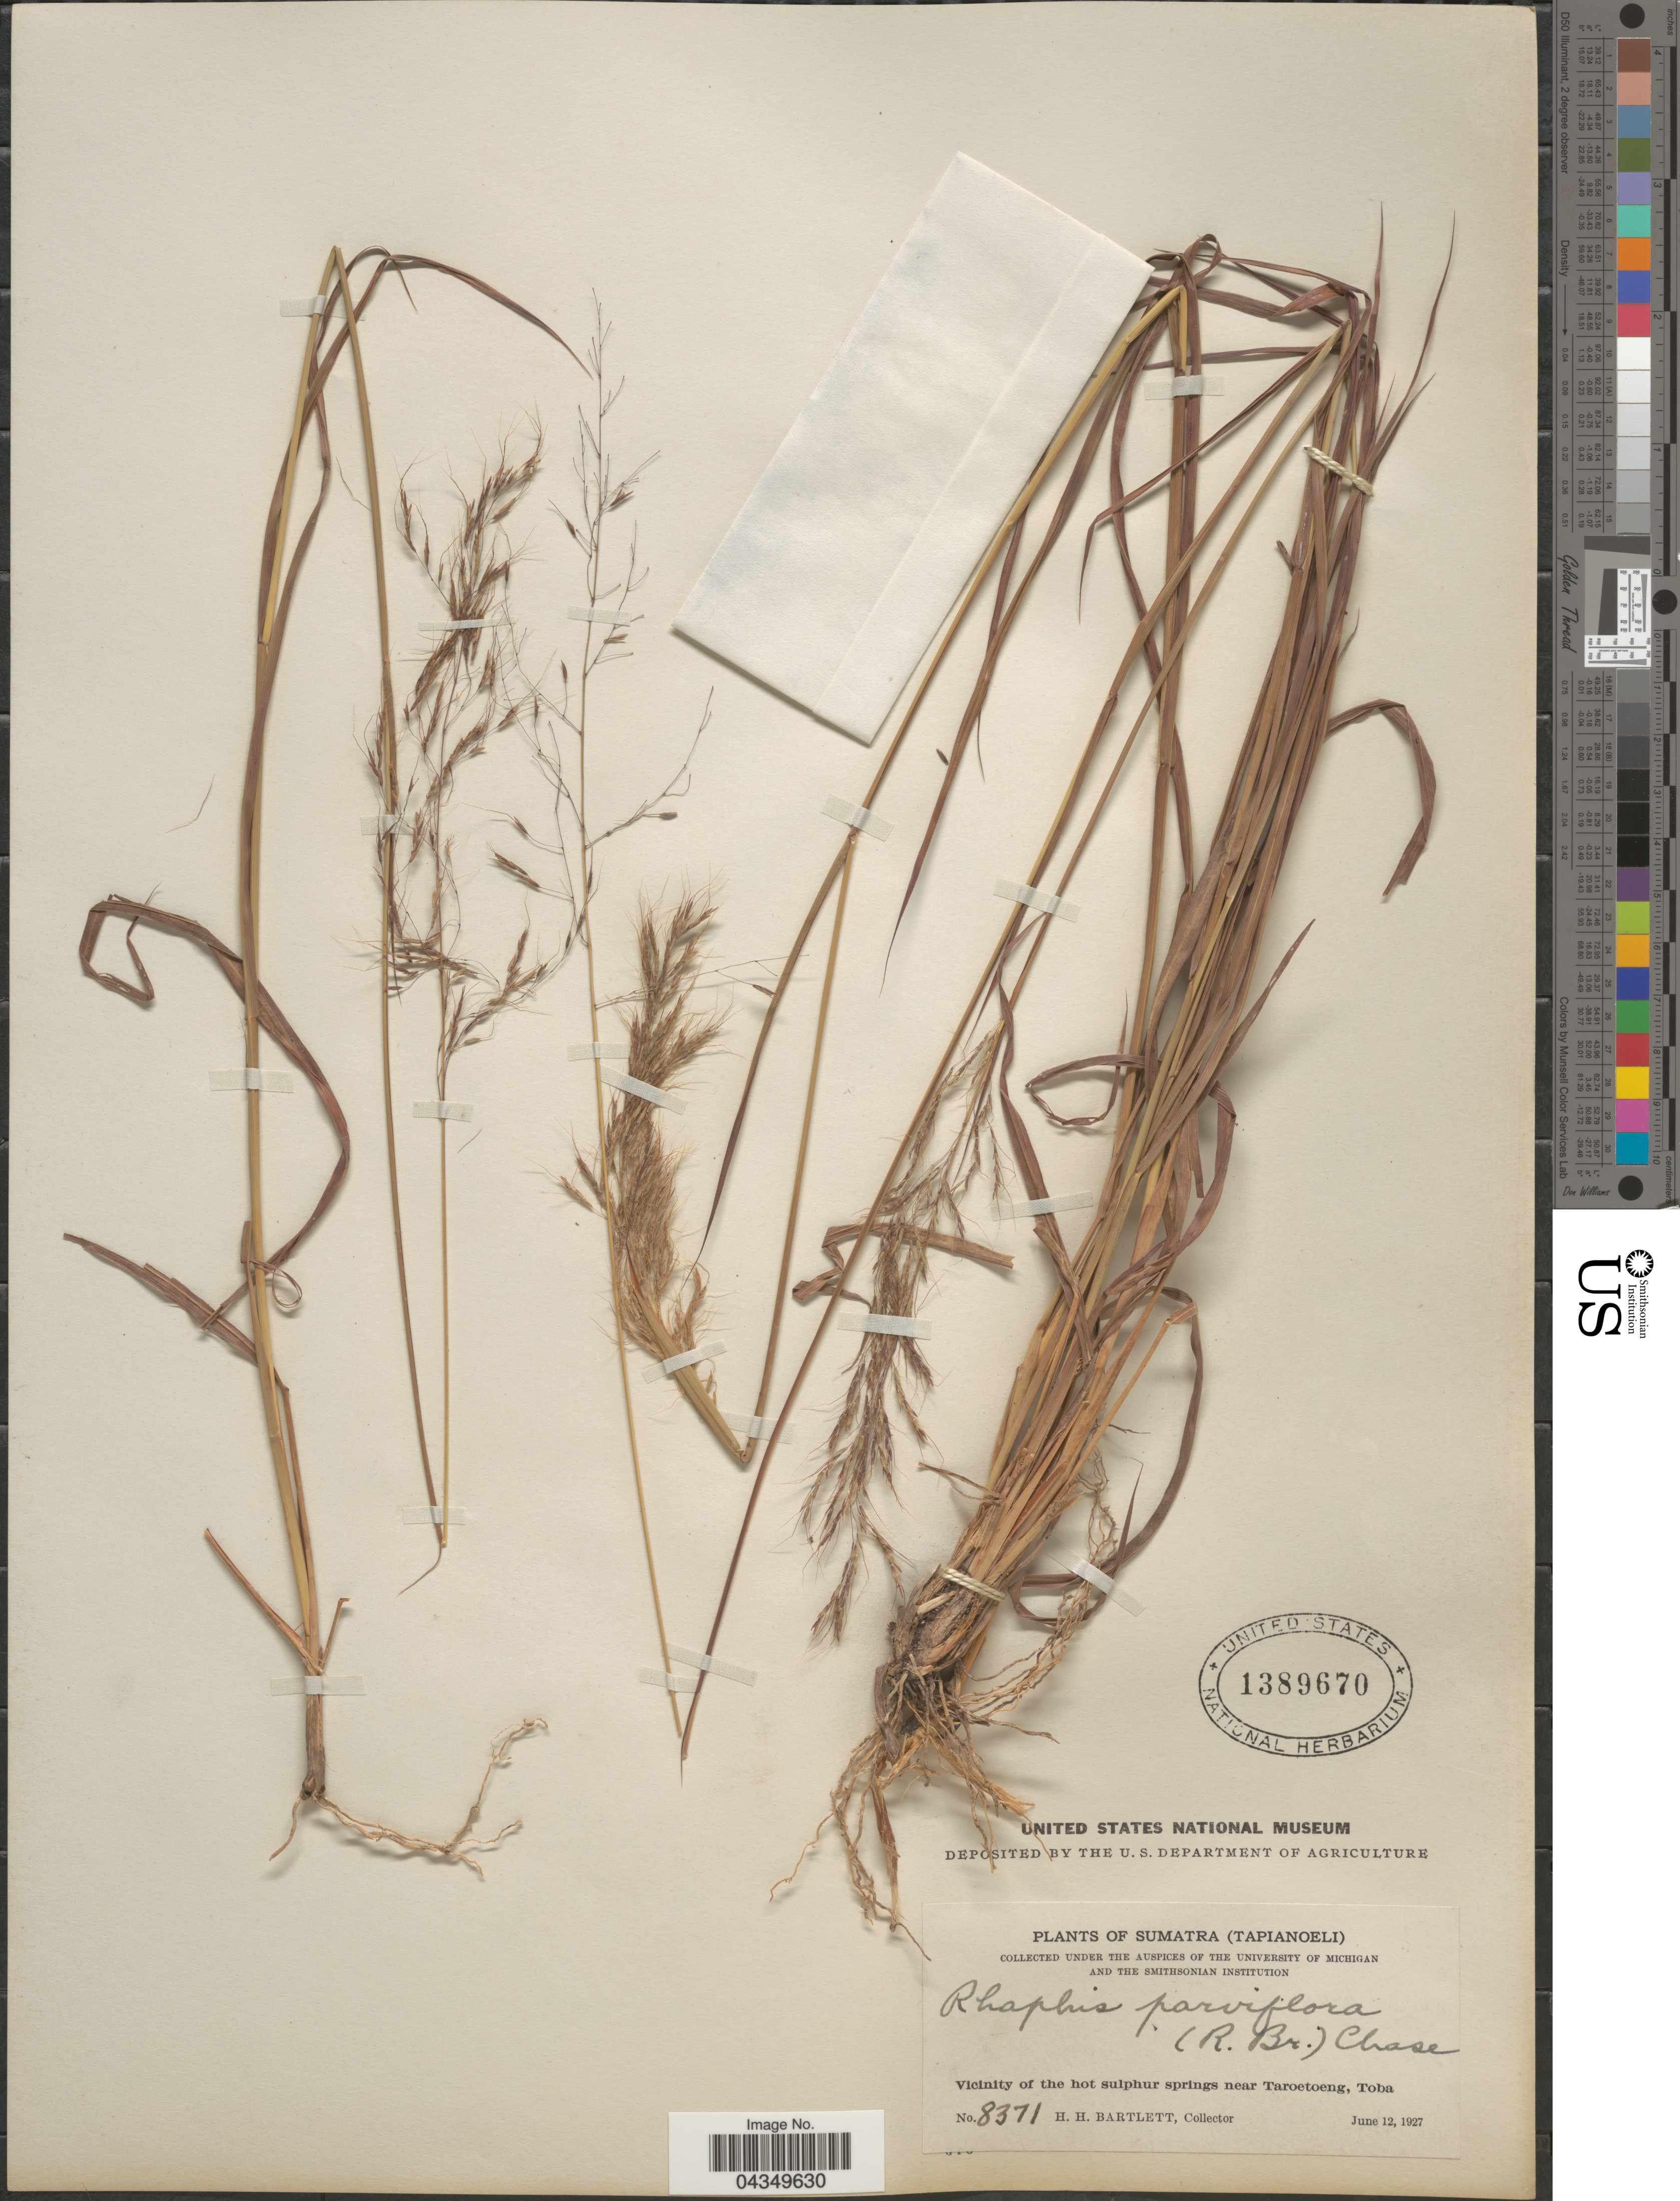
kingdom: Plantae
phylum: Tracheophyta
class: Liliopsida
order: Poales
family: Poaceae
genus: Capillipedium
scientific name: Capillipedium parviflorum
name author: (R. Br.) Stapf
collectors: H. H. Bartlett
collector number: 8371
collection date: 1927-06-12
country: Indonesia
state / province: Sumatra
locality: (Tapianoeli). Vicinity of the hot sulphur springs near Taroetoeng, Toba.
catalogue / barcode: US 1389670